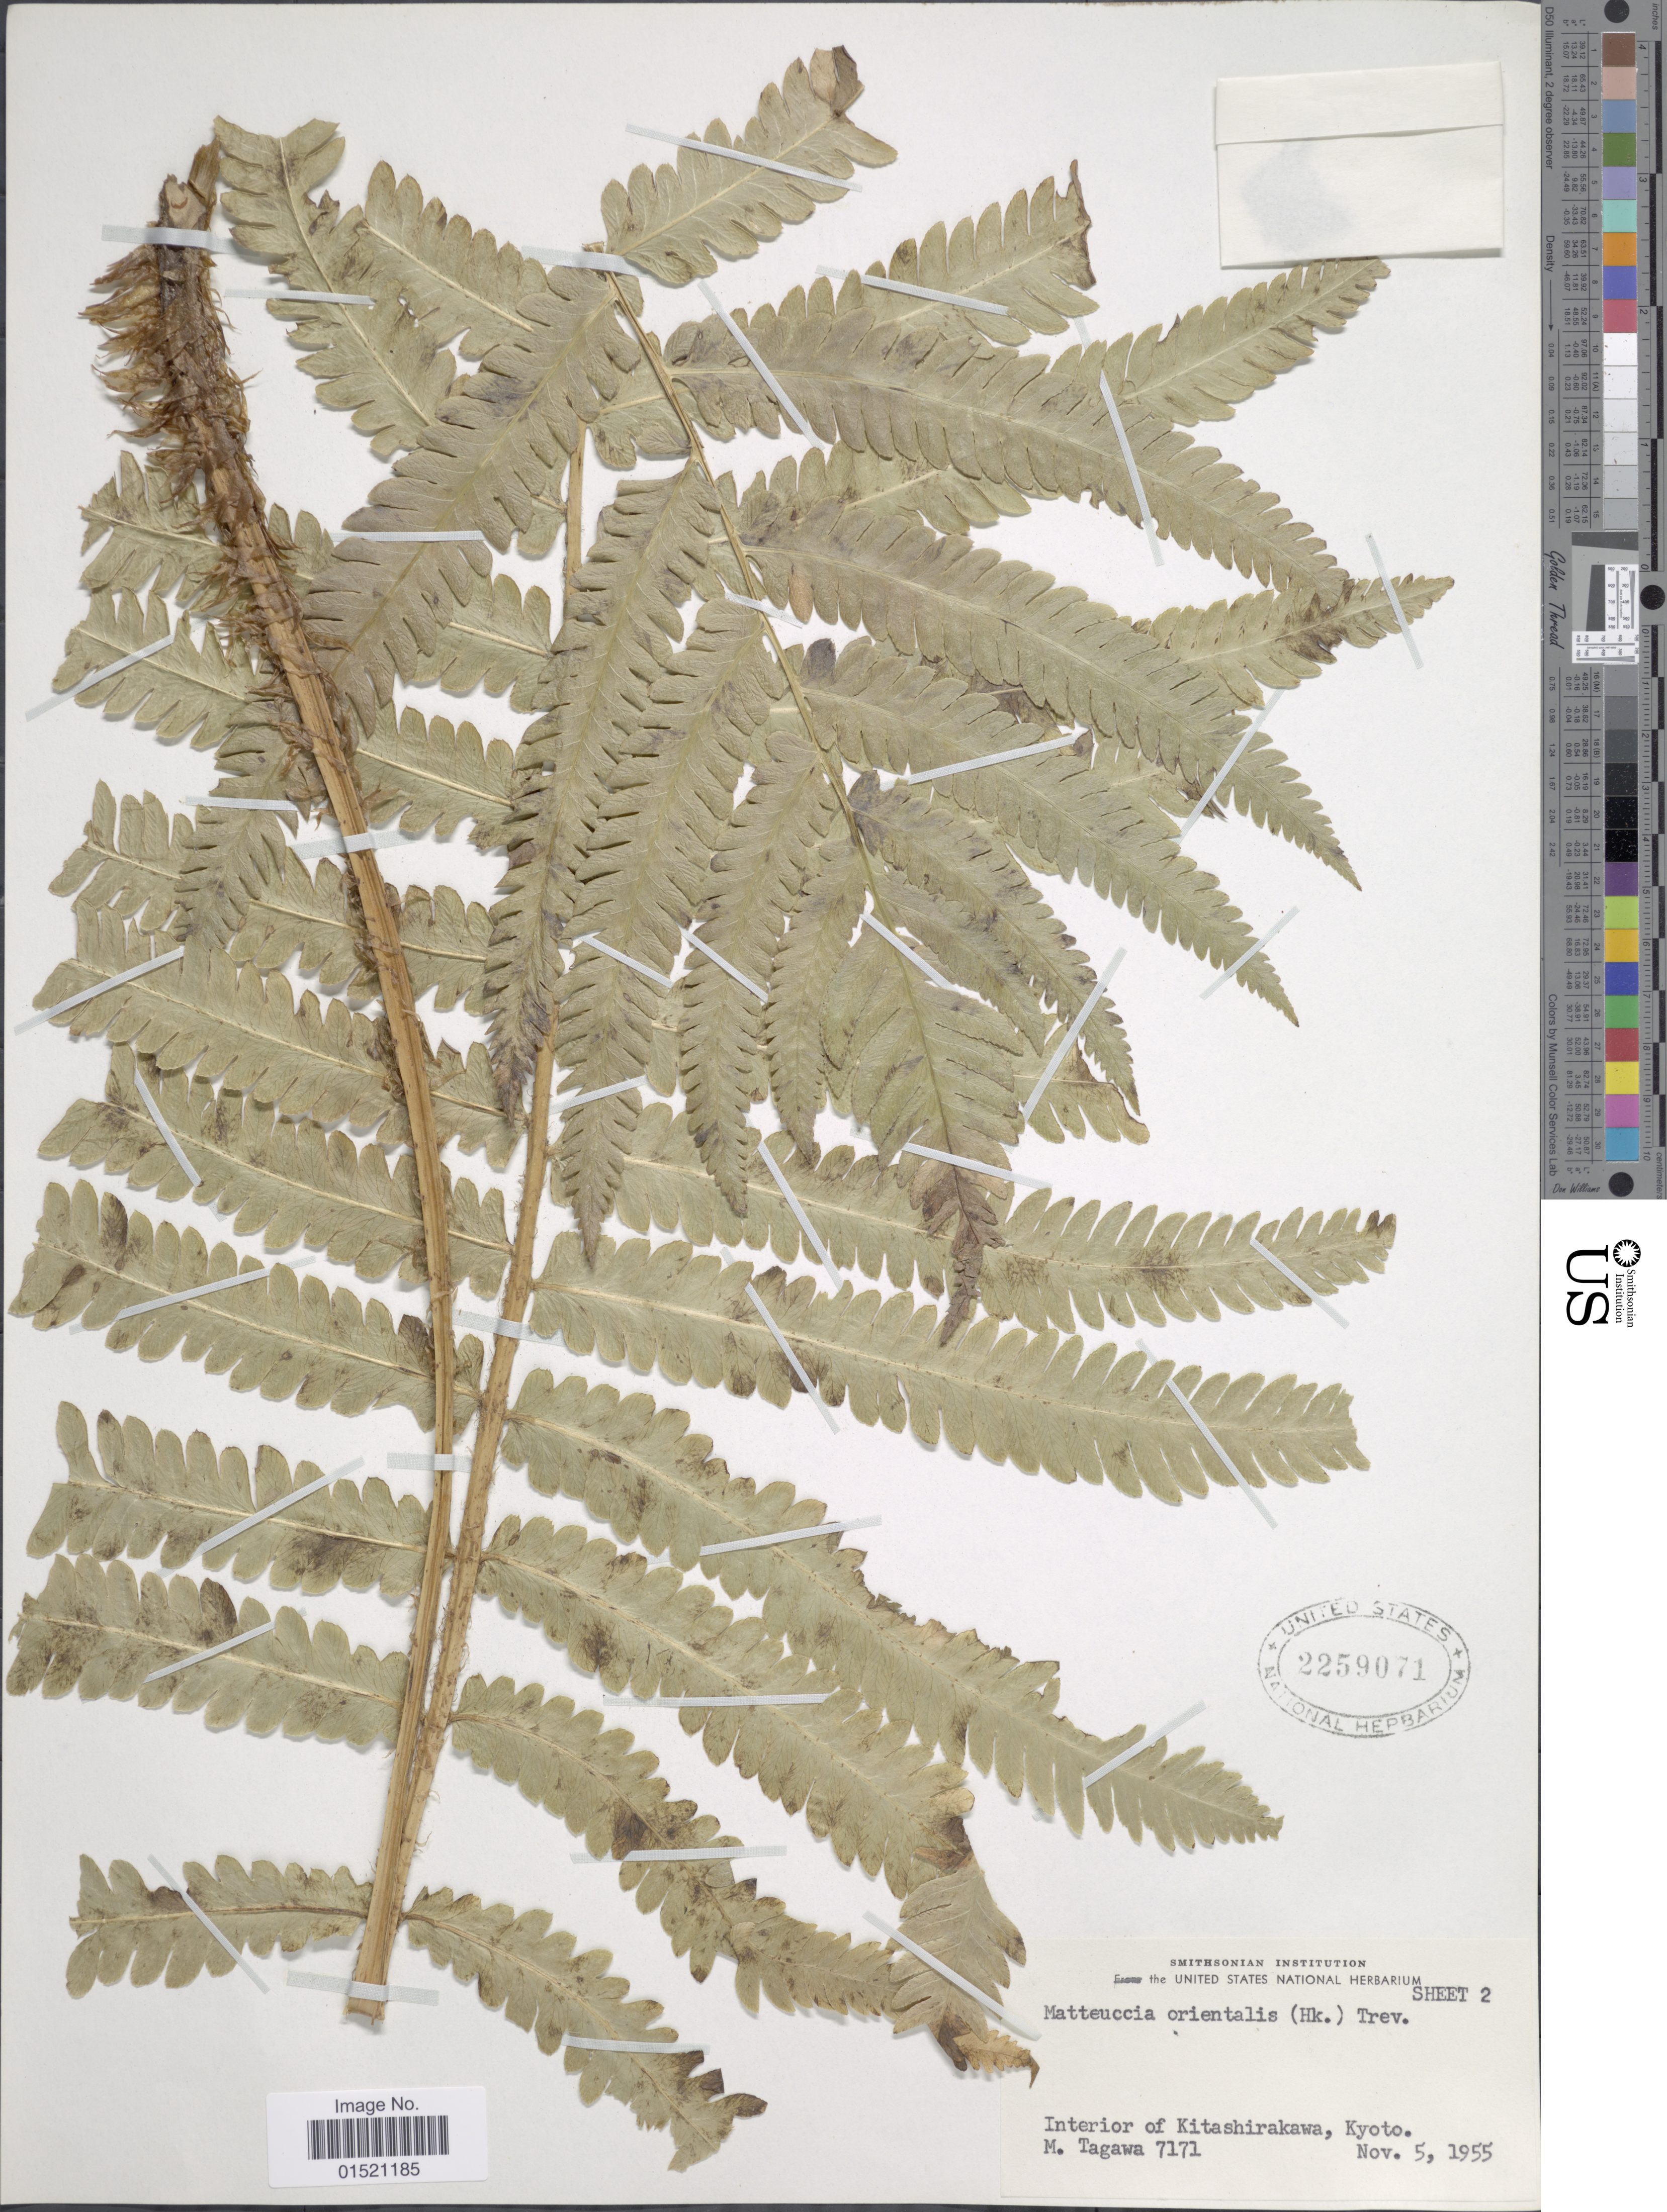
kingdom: Plantae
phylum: Tracheophyta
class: Polypodiopsida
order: Polypodiales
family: Onocleaceae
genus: Pentarhizidium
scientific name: Pentarhizidium orientale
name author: (Hook.) Hayata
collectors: M. Tagawa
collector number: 7171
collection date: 1955-11-05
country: Japan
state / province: Kyoto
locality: Interior of Kitashirakawa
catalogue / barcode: US 2259071